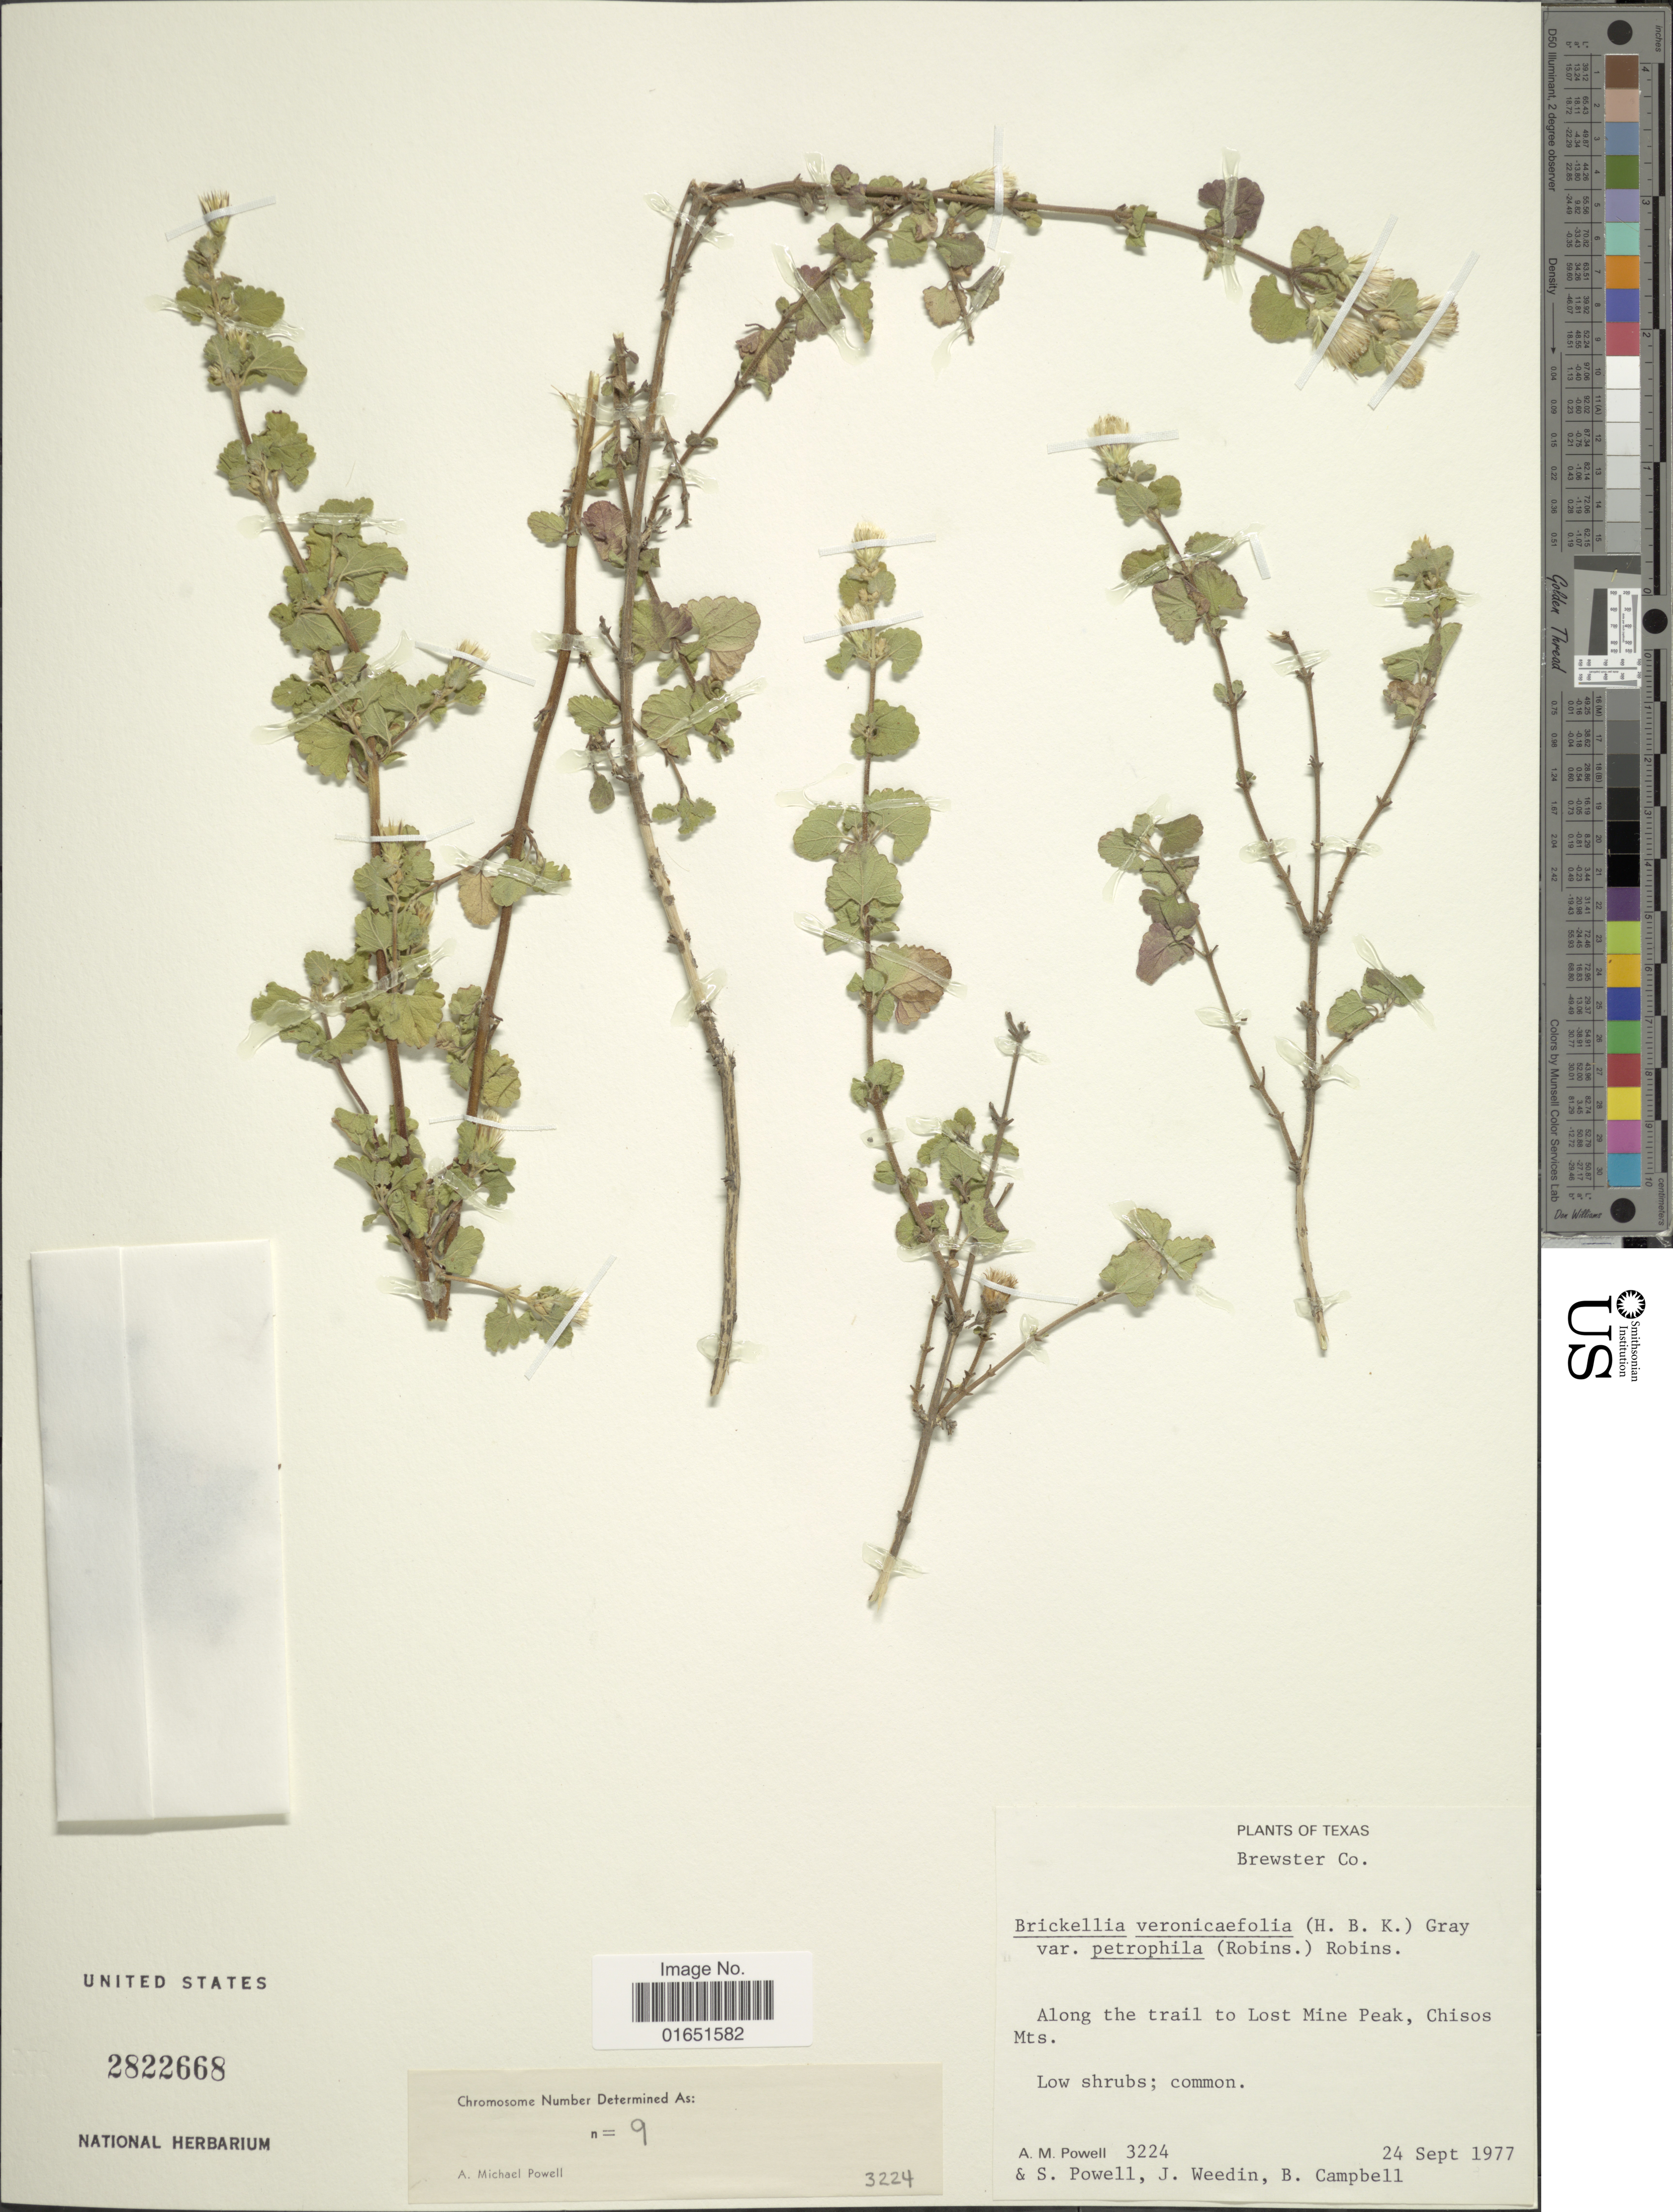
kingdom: Plantae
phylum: Tracheophyta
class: Magnoliopsida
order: Asterales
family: Asteraceae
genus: Brickellia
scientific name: Brickellia veronicaefolia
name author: (Kunth) A. Gray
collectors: A. M. Powell, S. Powell, J. Weedin & B. Campbell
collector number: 3224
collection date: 1977-09-24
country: United States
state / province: Texas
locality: Brewster Co, Along the trail to Lost Mine Peak, Chisos Mts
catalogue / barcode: US 2822668